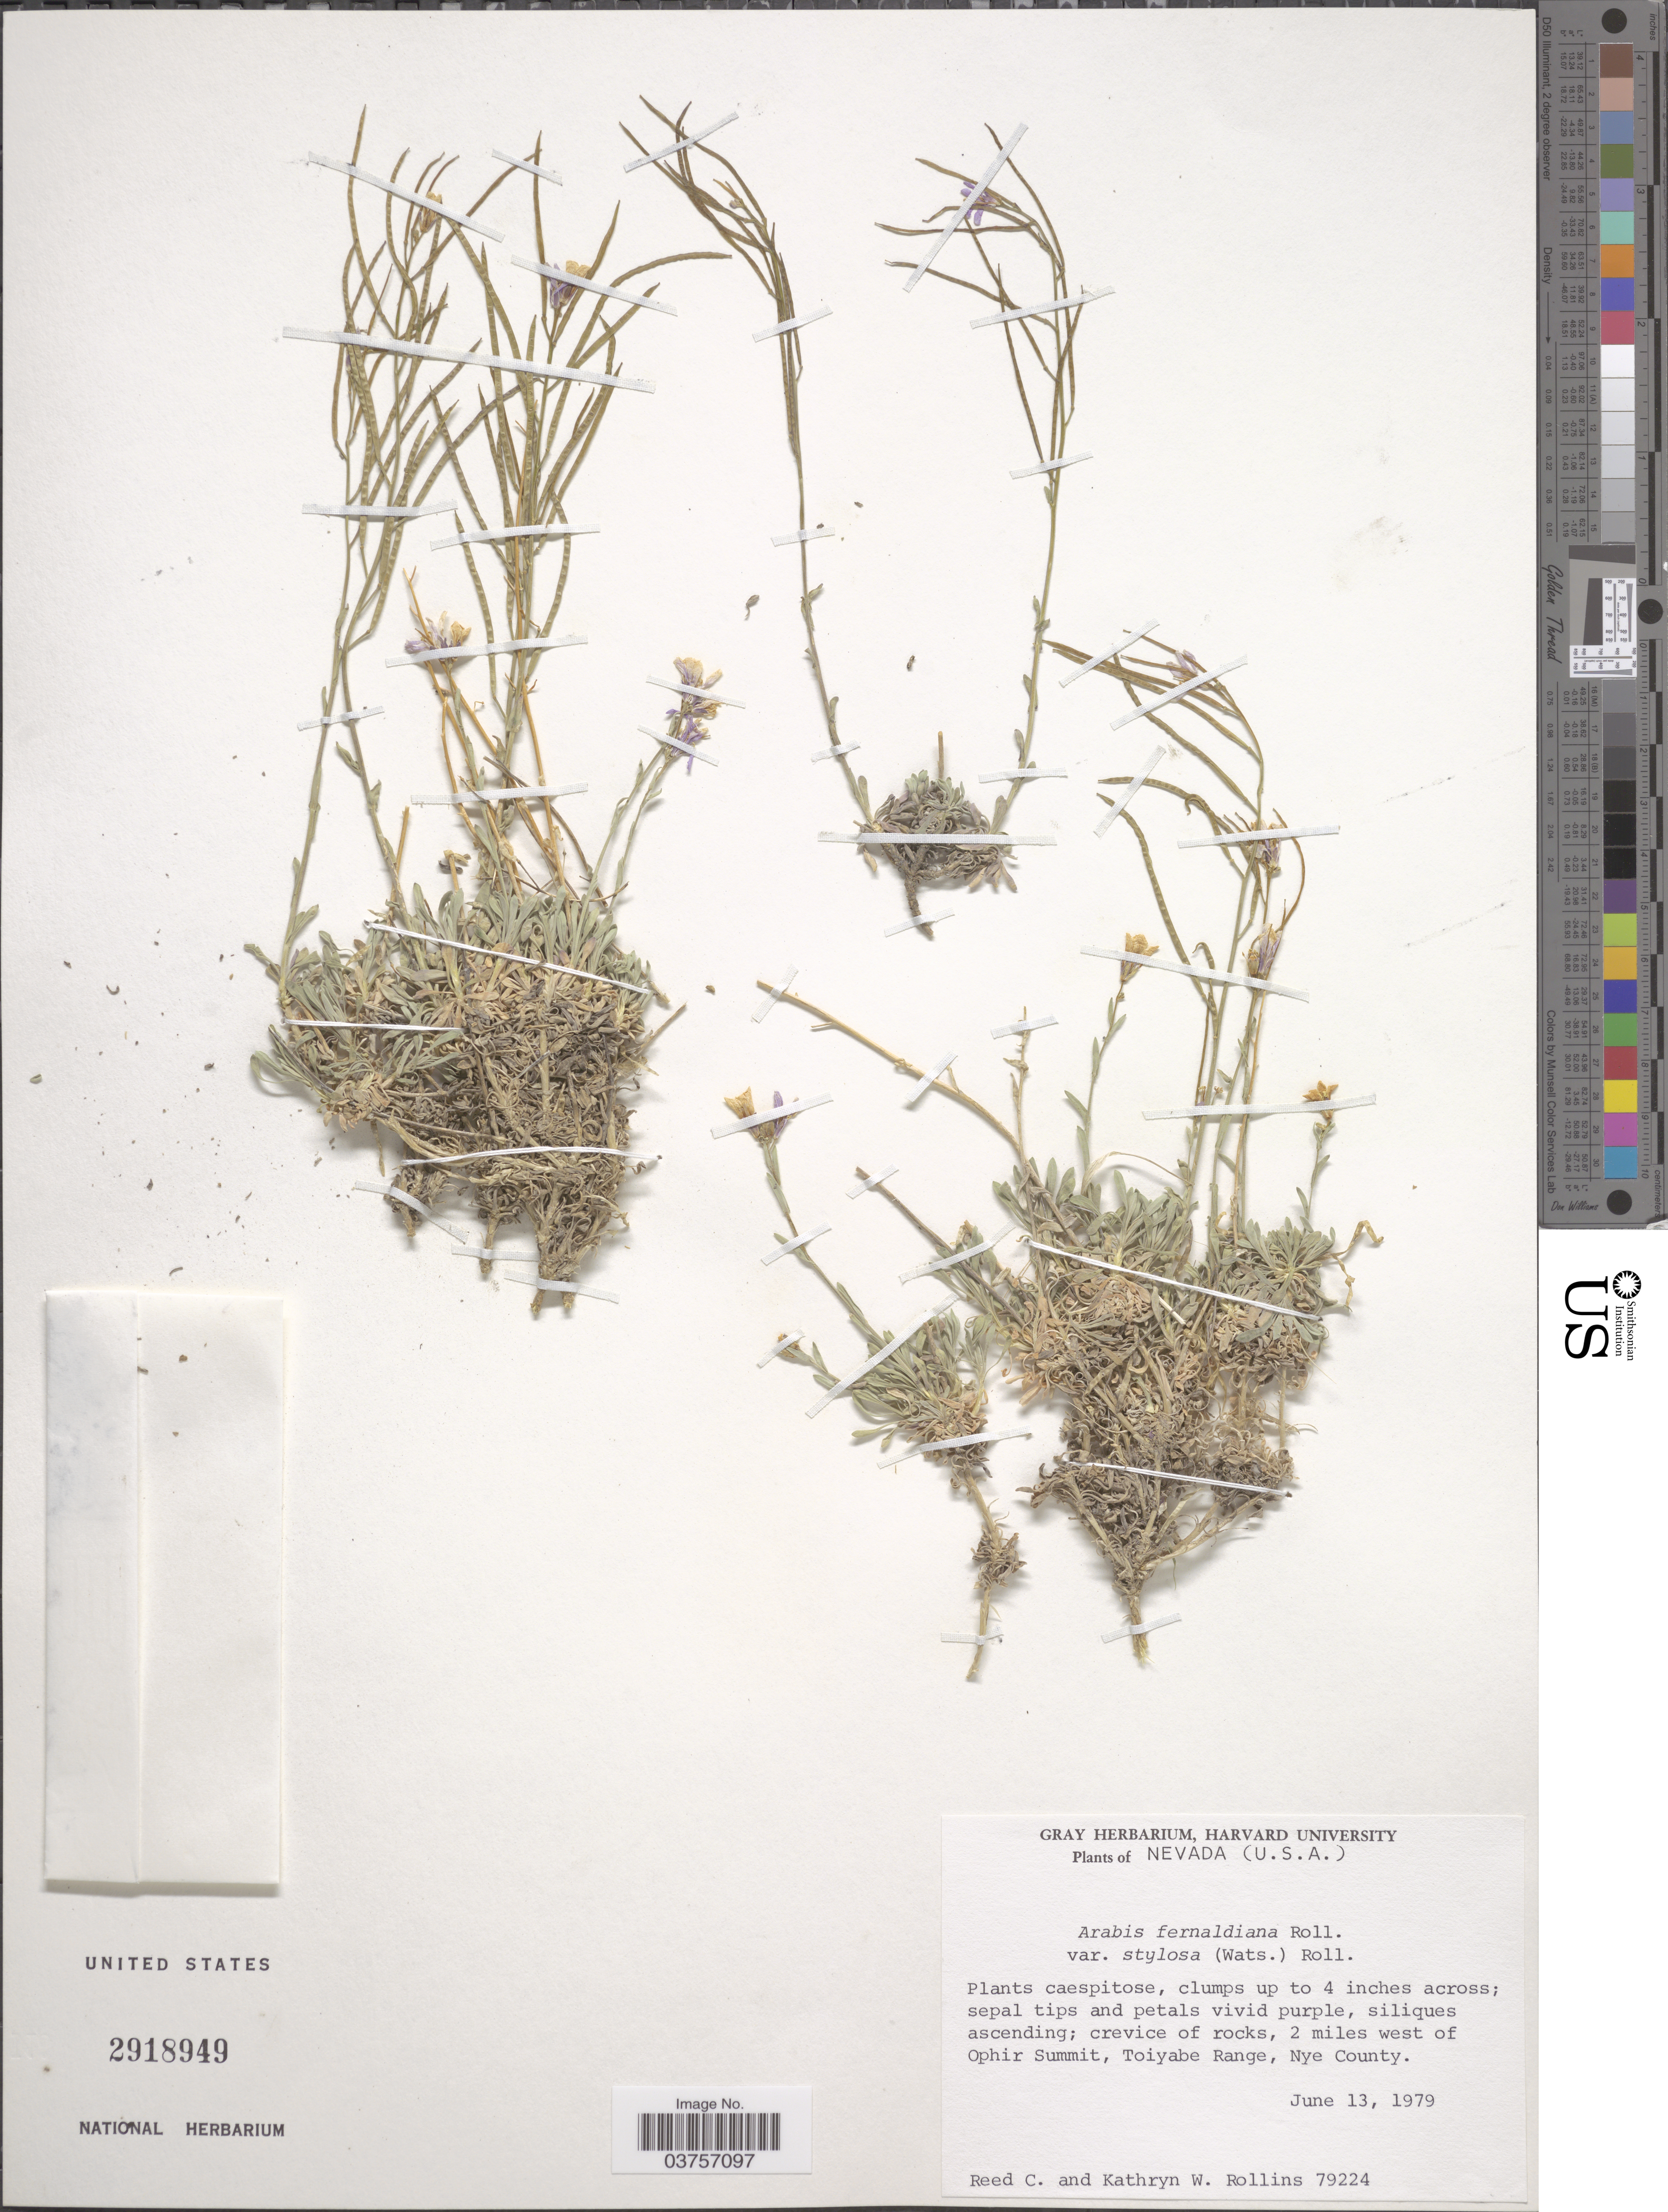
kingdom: Plantae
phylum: Tracheophyta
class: Magnoliopsida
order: Brassicales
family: Brassicaceae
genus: Arabis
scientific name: Arabis fernaldiana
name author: Rollins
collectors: R. C. Rollins & K. W. Rollins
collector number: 79224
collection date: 1979-06-13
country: United States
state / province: Nevada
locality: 2 miles west of Ophir Summit, Toiyabe Range, Nye County.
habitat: crevices of rocks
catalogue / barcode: US 2918949